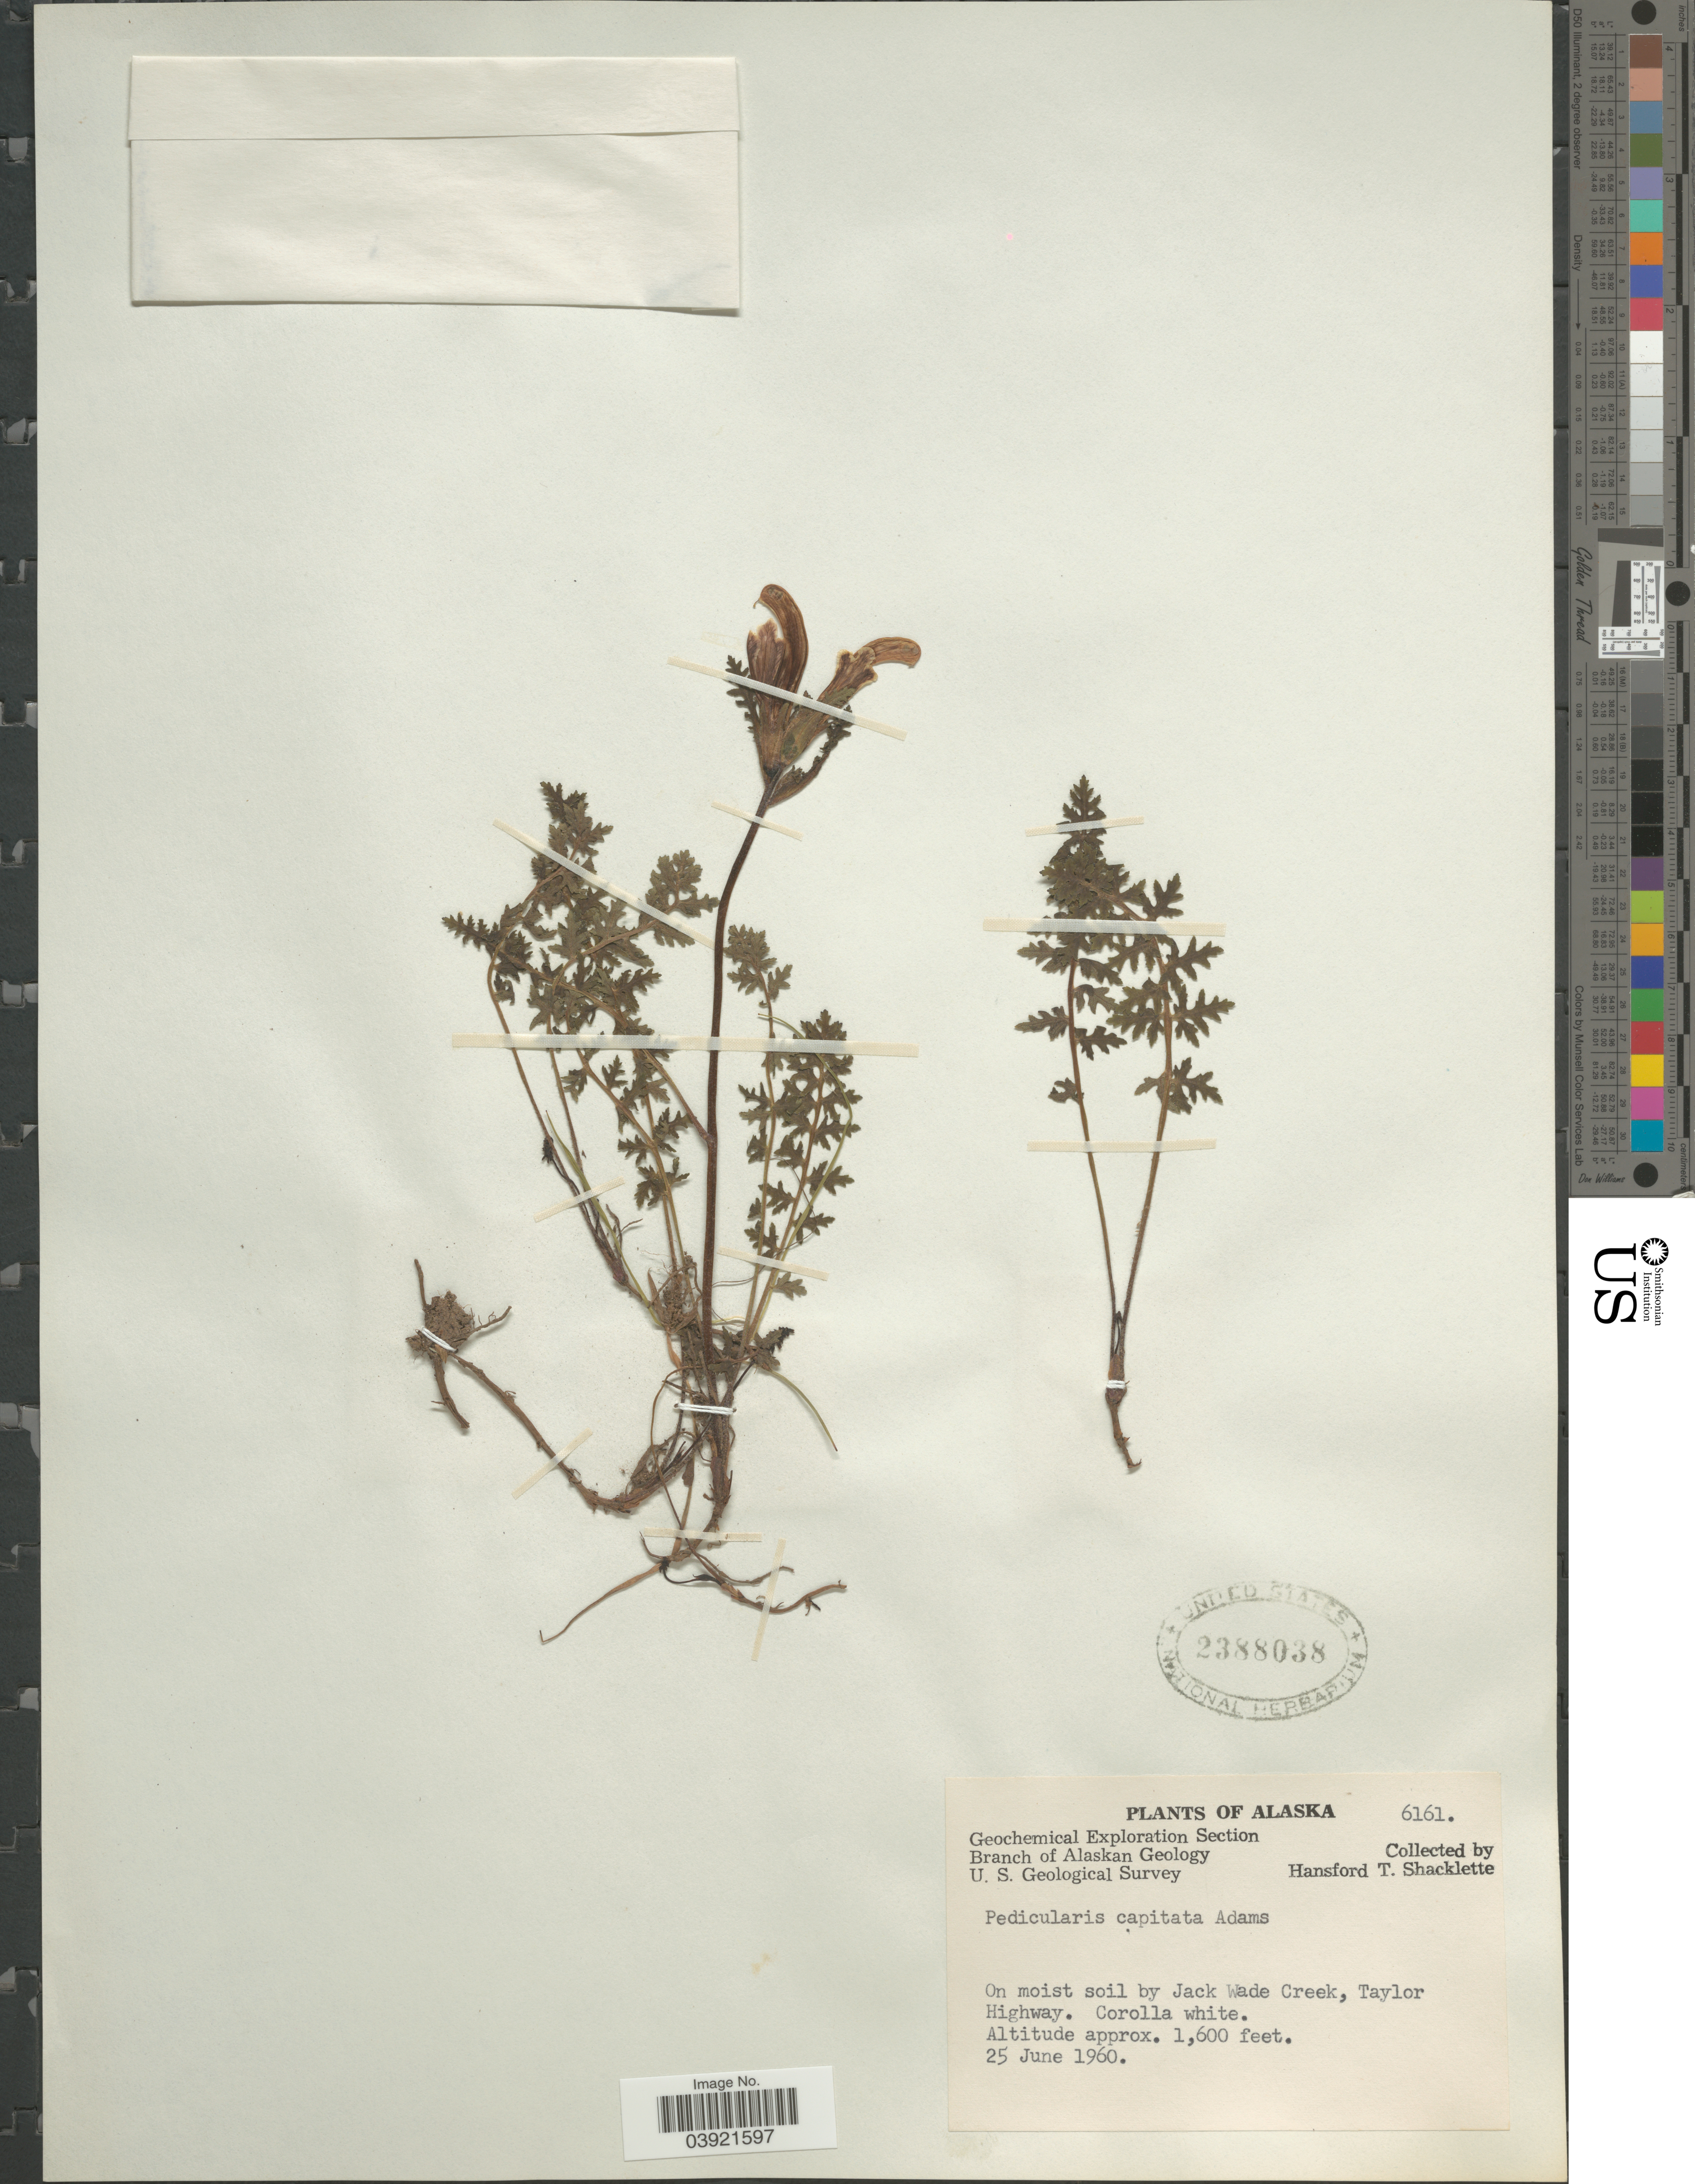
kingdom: Plantae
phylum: Tracheophyta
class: Magnoliopsida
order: Lamiales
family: Orobanchaceae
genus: Pedicularis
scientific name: Pedicularis capitata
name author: Adams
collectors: H. Shacklette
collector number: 6161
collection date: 1960-06-25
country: United States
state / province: Alaska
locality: Jack Wade Creek, Taylor Highway.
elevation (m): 488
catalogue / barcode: US 2388038